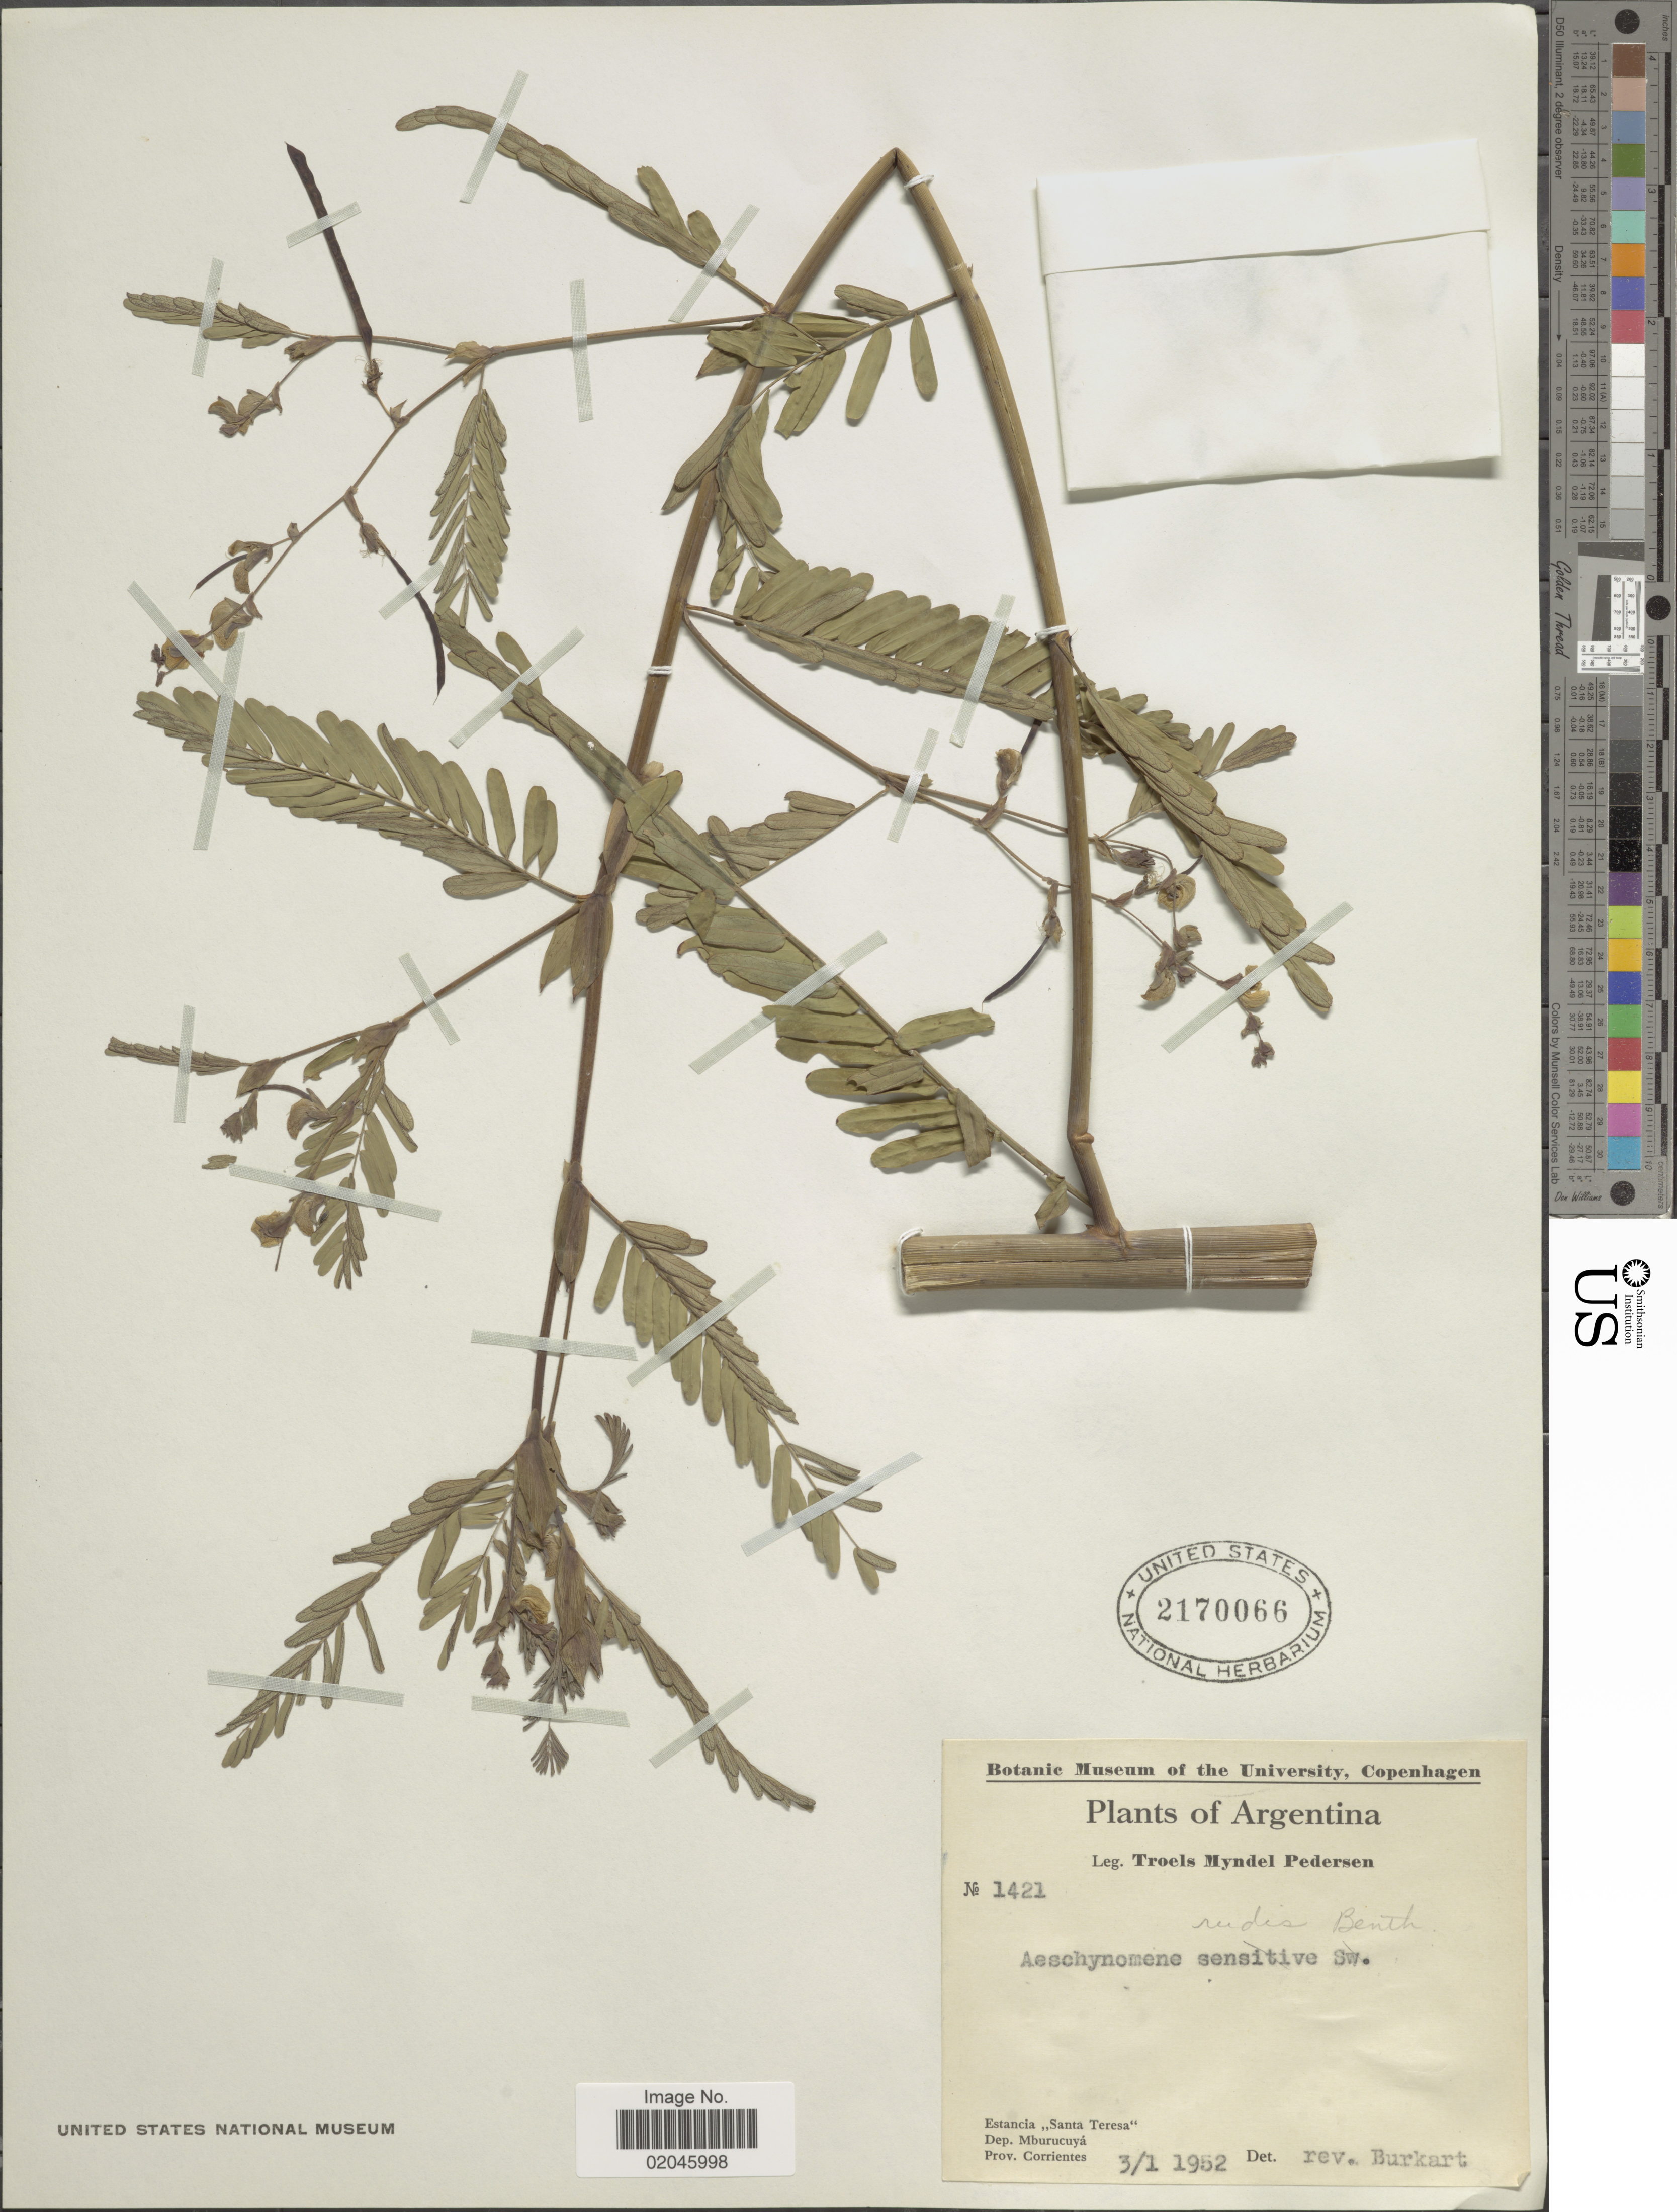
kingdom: Plantae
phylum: Tracheophyta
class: Magnoliopsida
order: Fabales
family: Fabaceae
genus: Aeschynomene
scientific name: Aeschynomene rudis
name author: Benth.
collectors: T. Pederson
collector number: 1421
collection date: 1952-01-03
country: Argentina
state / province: Corrientes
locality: Estancia "Santa Teresa", Dep. Mburucuya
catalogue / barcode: US 2170066